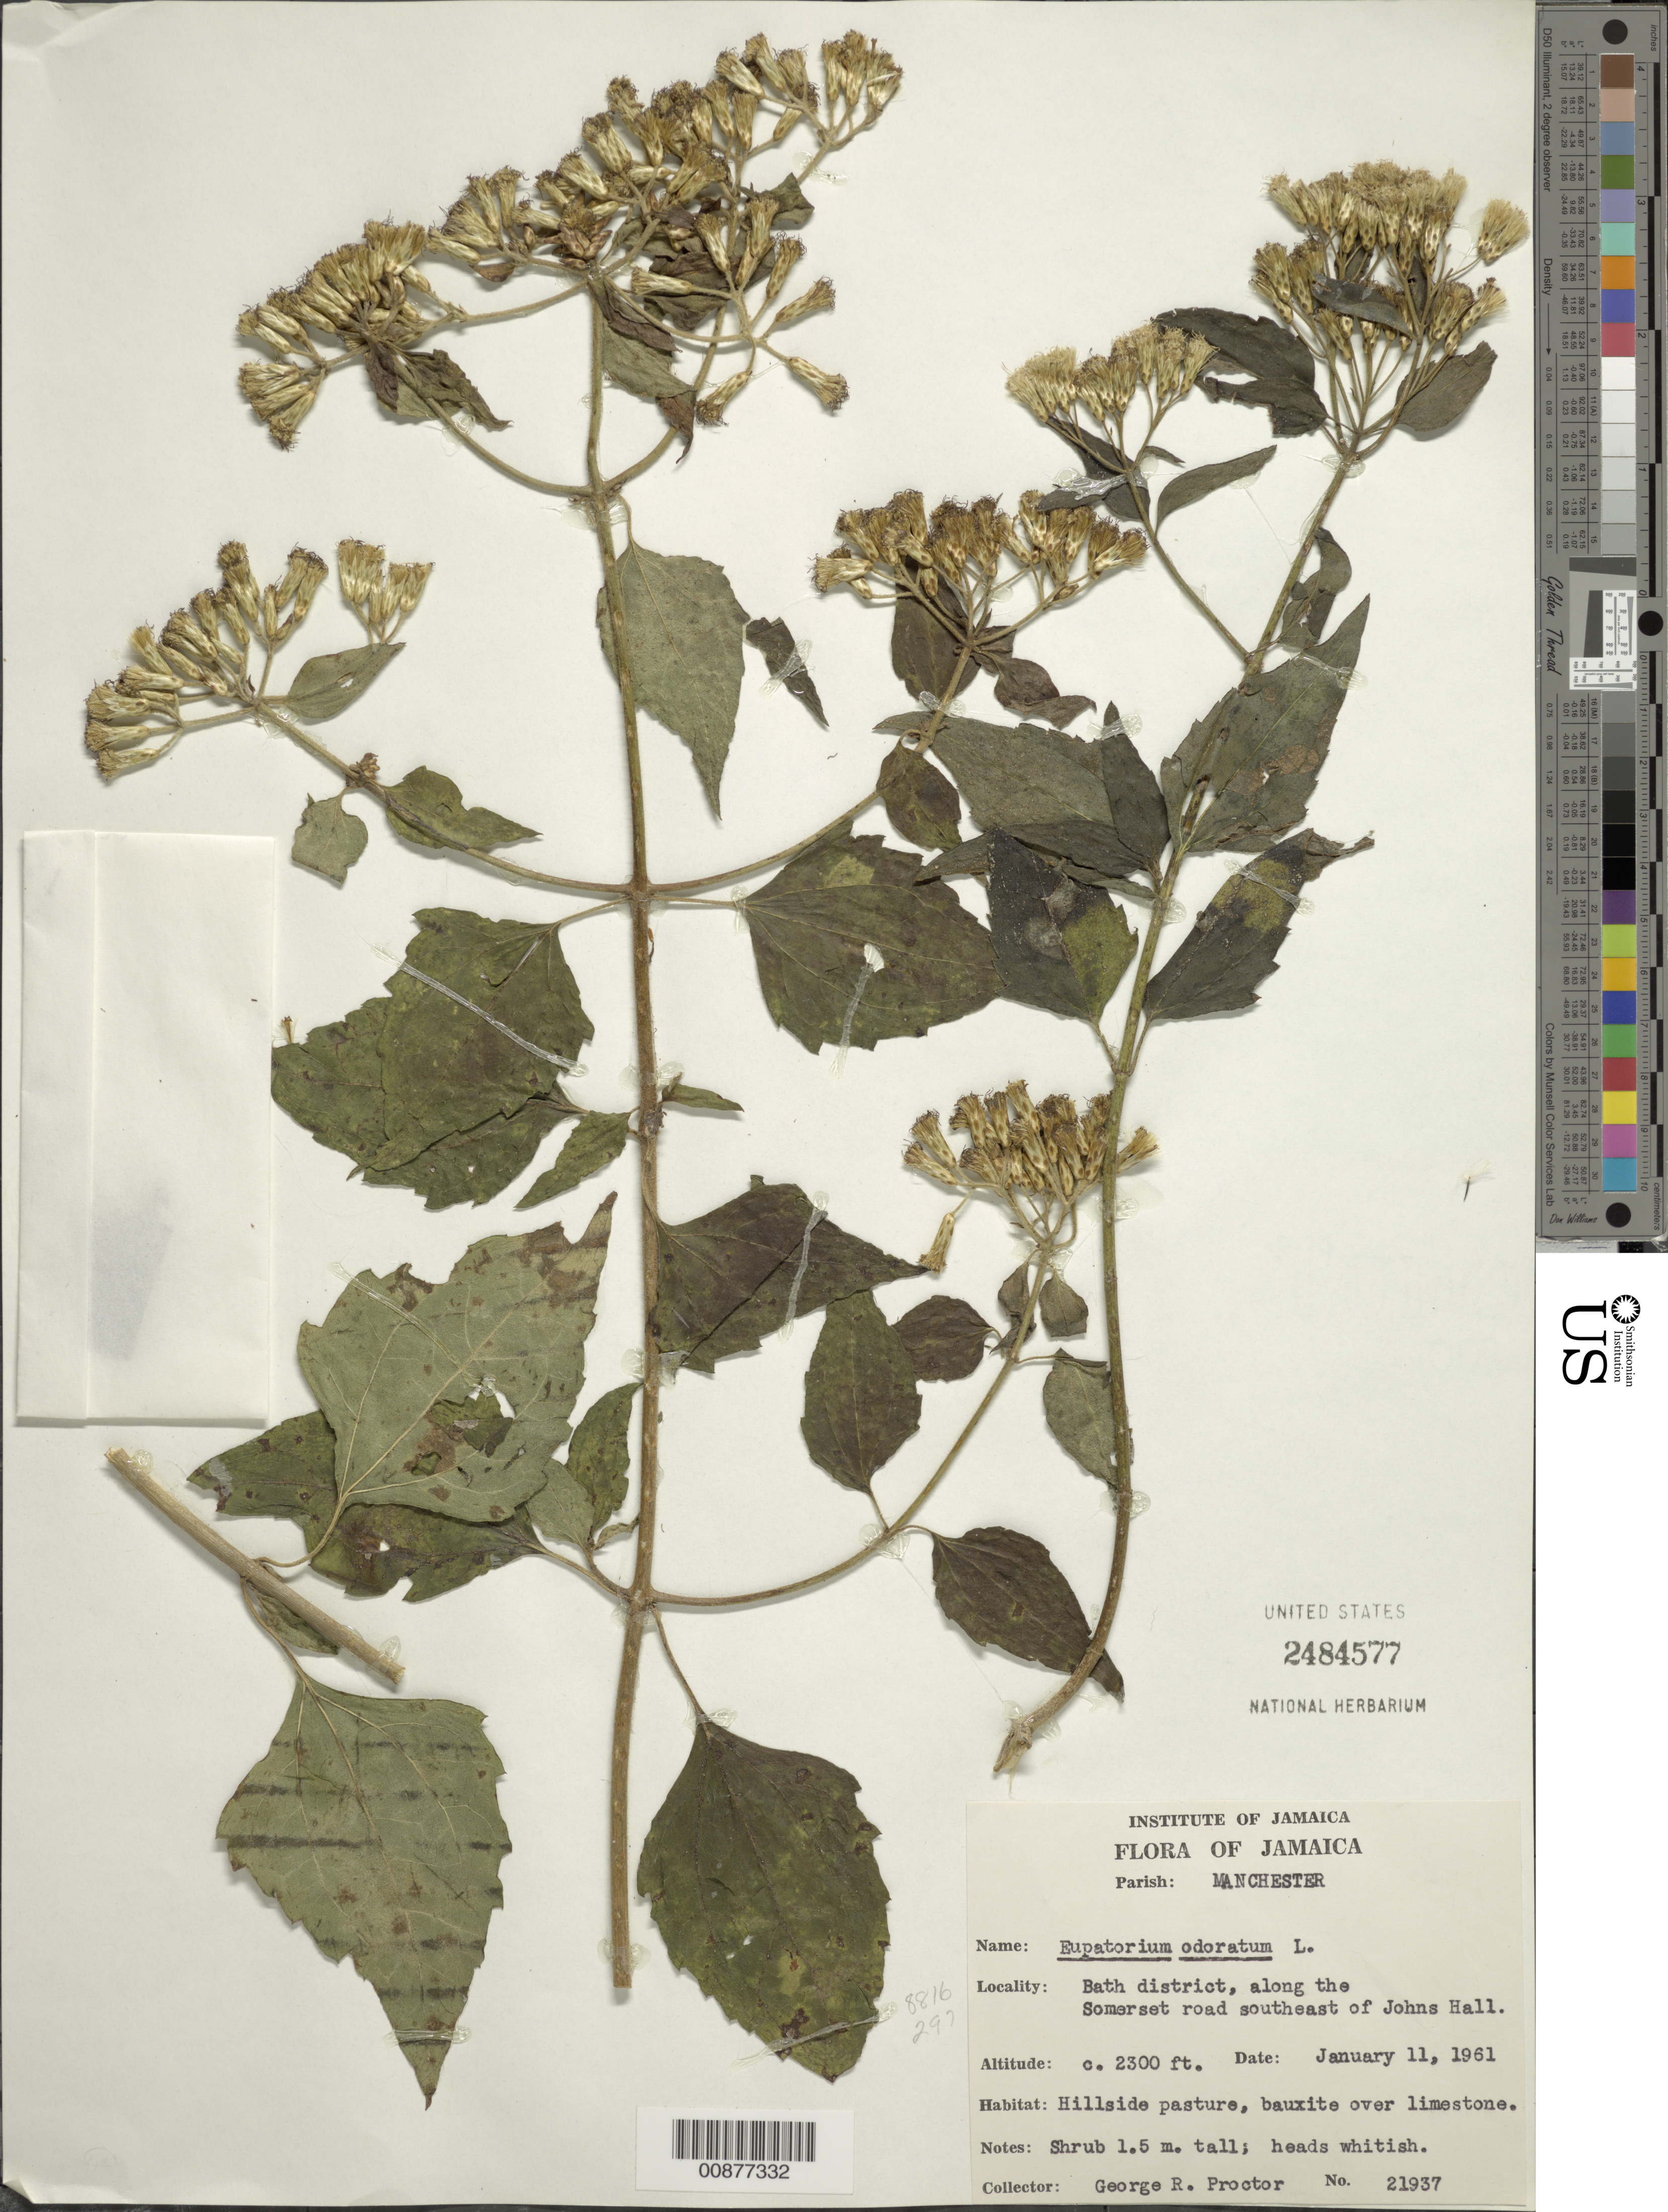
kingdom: Plantae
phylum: Tracheophyta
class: Magnoliopsida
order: Asterales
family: Asteraceae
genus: Chromolaena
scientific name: Chromolaena odorata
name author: (L.) R.M. King & H. Rob.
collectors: G. R. Proctor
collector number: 21937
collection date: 1961-01-11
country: Jamaica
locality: Parish: Manchester, Bath district, along the Somerset road southeast of Johns Hall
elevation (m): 701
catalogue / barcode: US 2484577